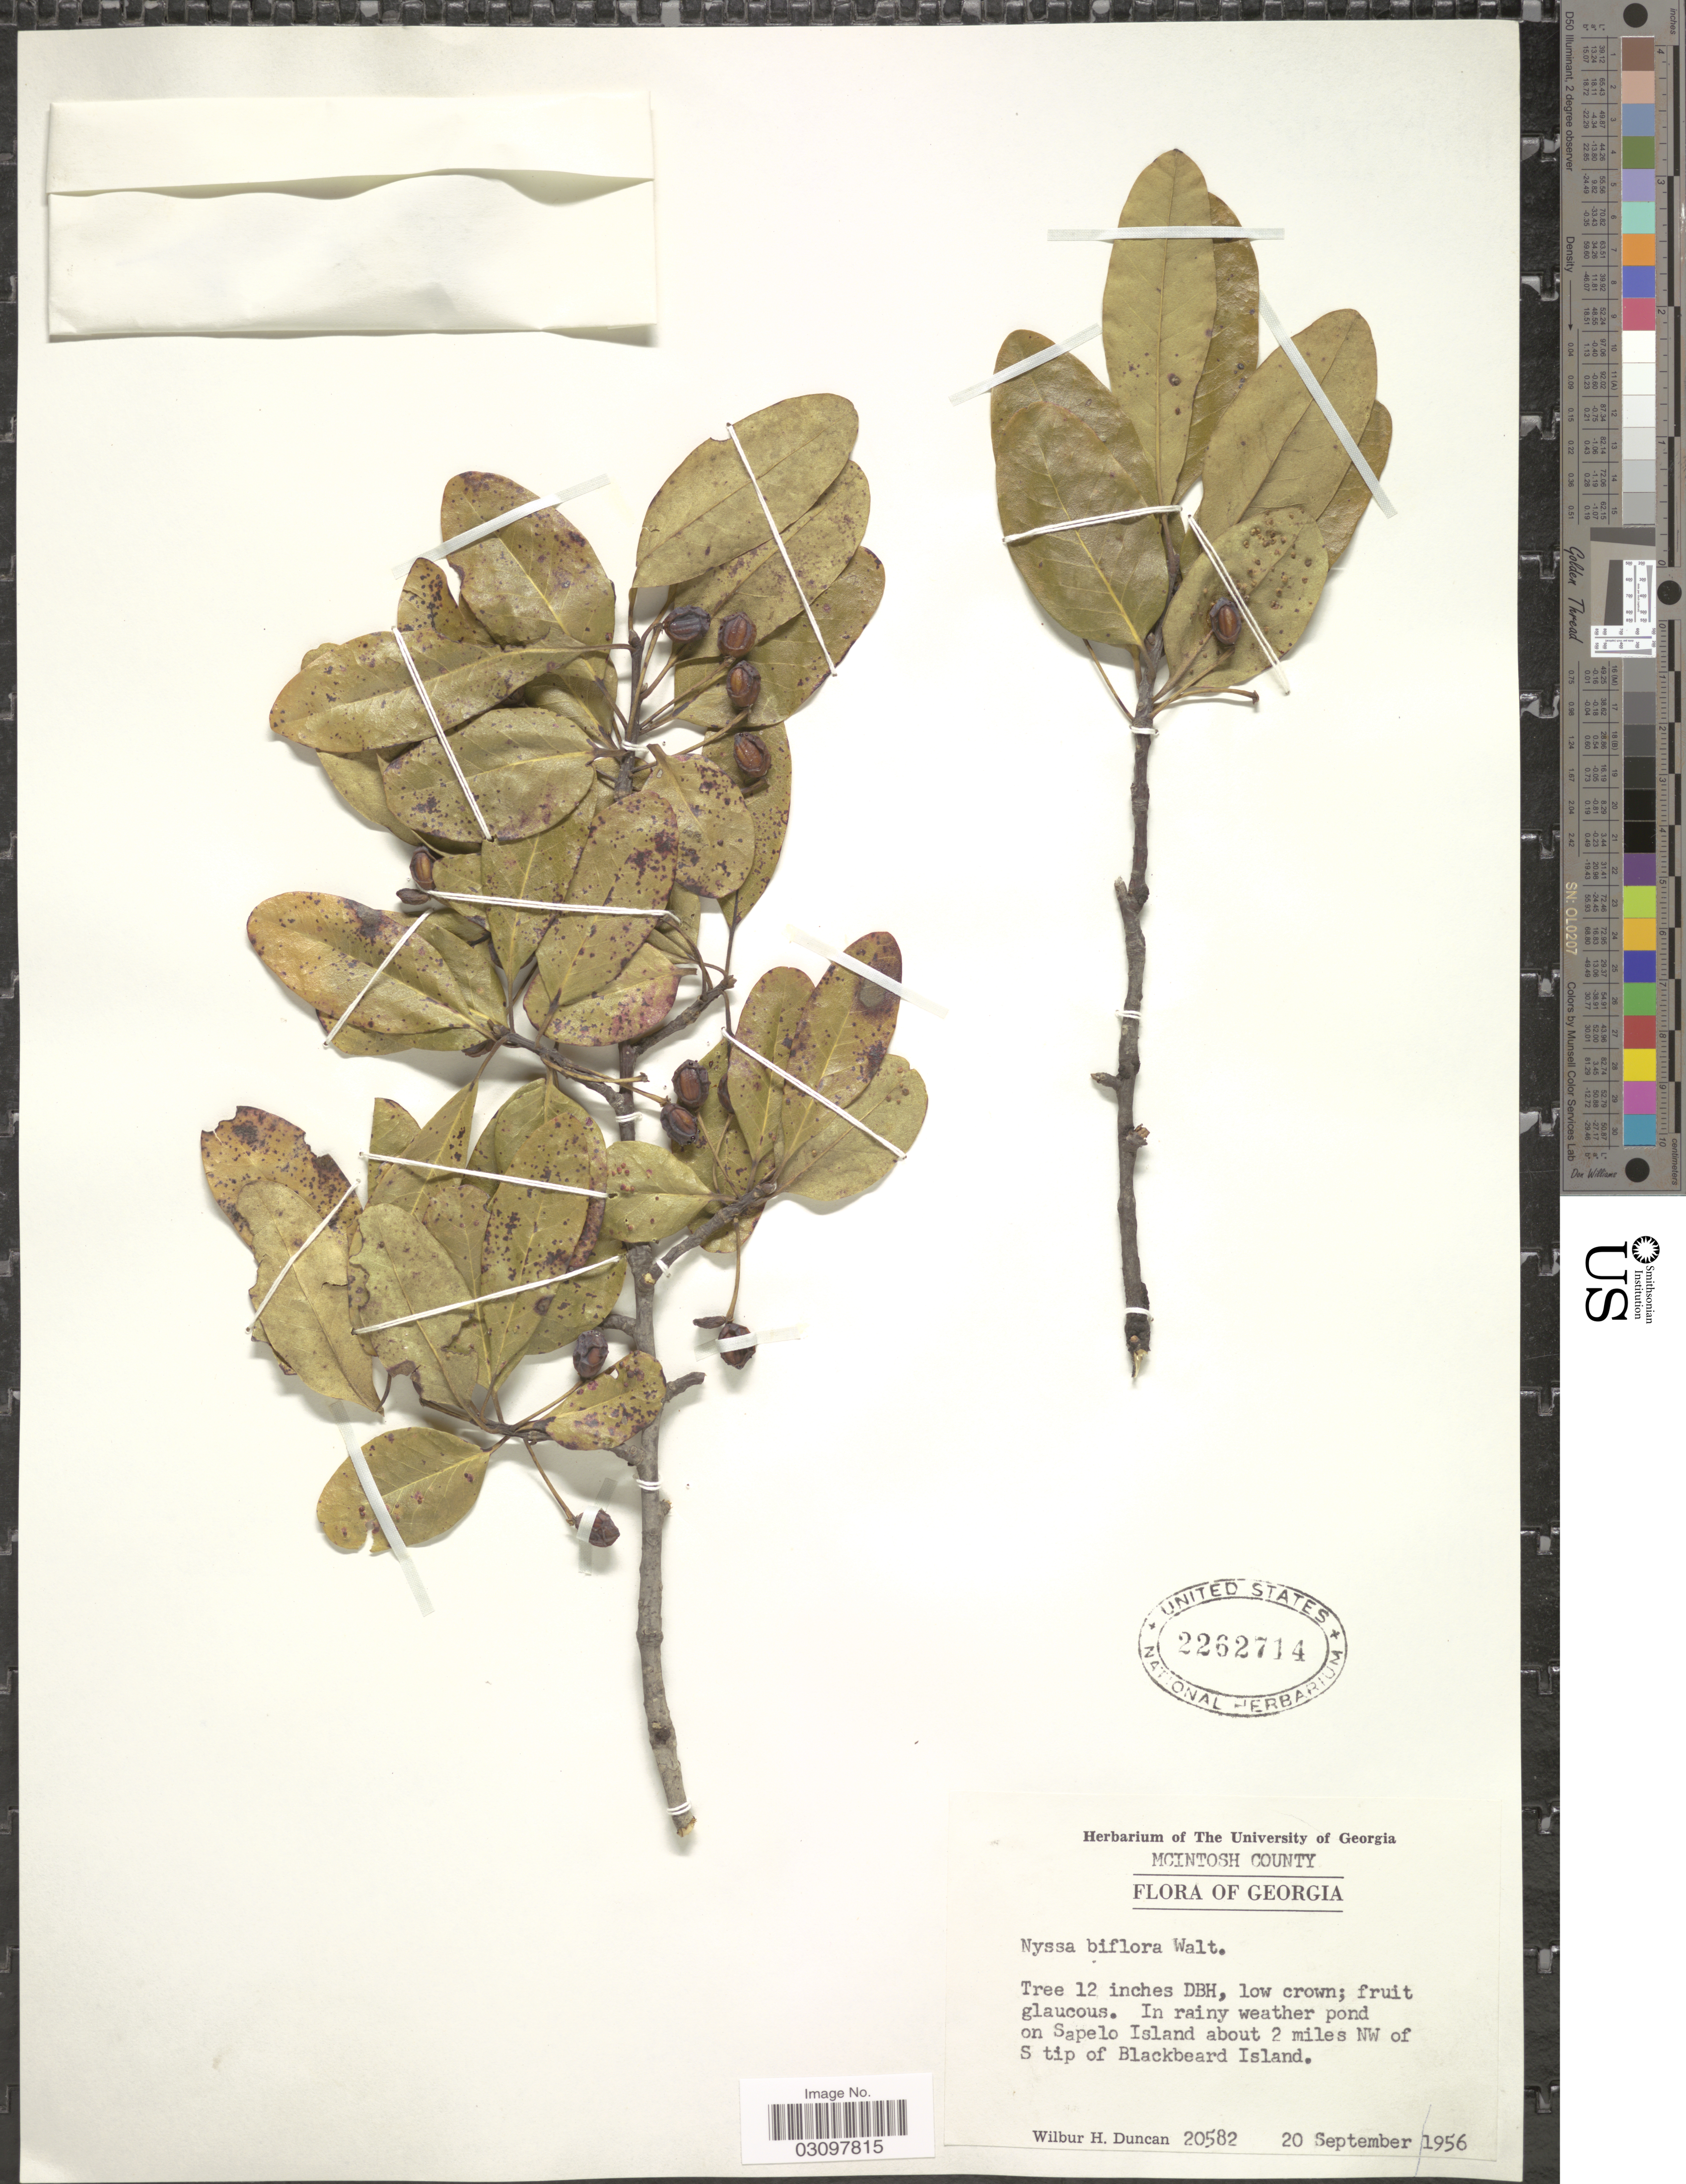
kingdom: Plantae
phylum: Tracheophyta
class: Magnoliopsida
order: Cornales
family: Nyssaceae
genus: Nyssa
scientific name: Nyssa biflora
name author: Walter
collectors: W. H. Duncan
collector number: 20582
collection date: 1956-09-20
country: United States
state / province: Georgia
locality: McIntosh County. In rainy weather pond on Sapelo Island about 2 miles NW of S tip of Blackbeard Island.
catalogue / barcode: US 2262714